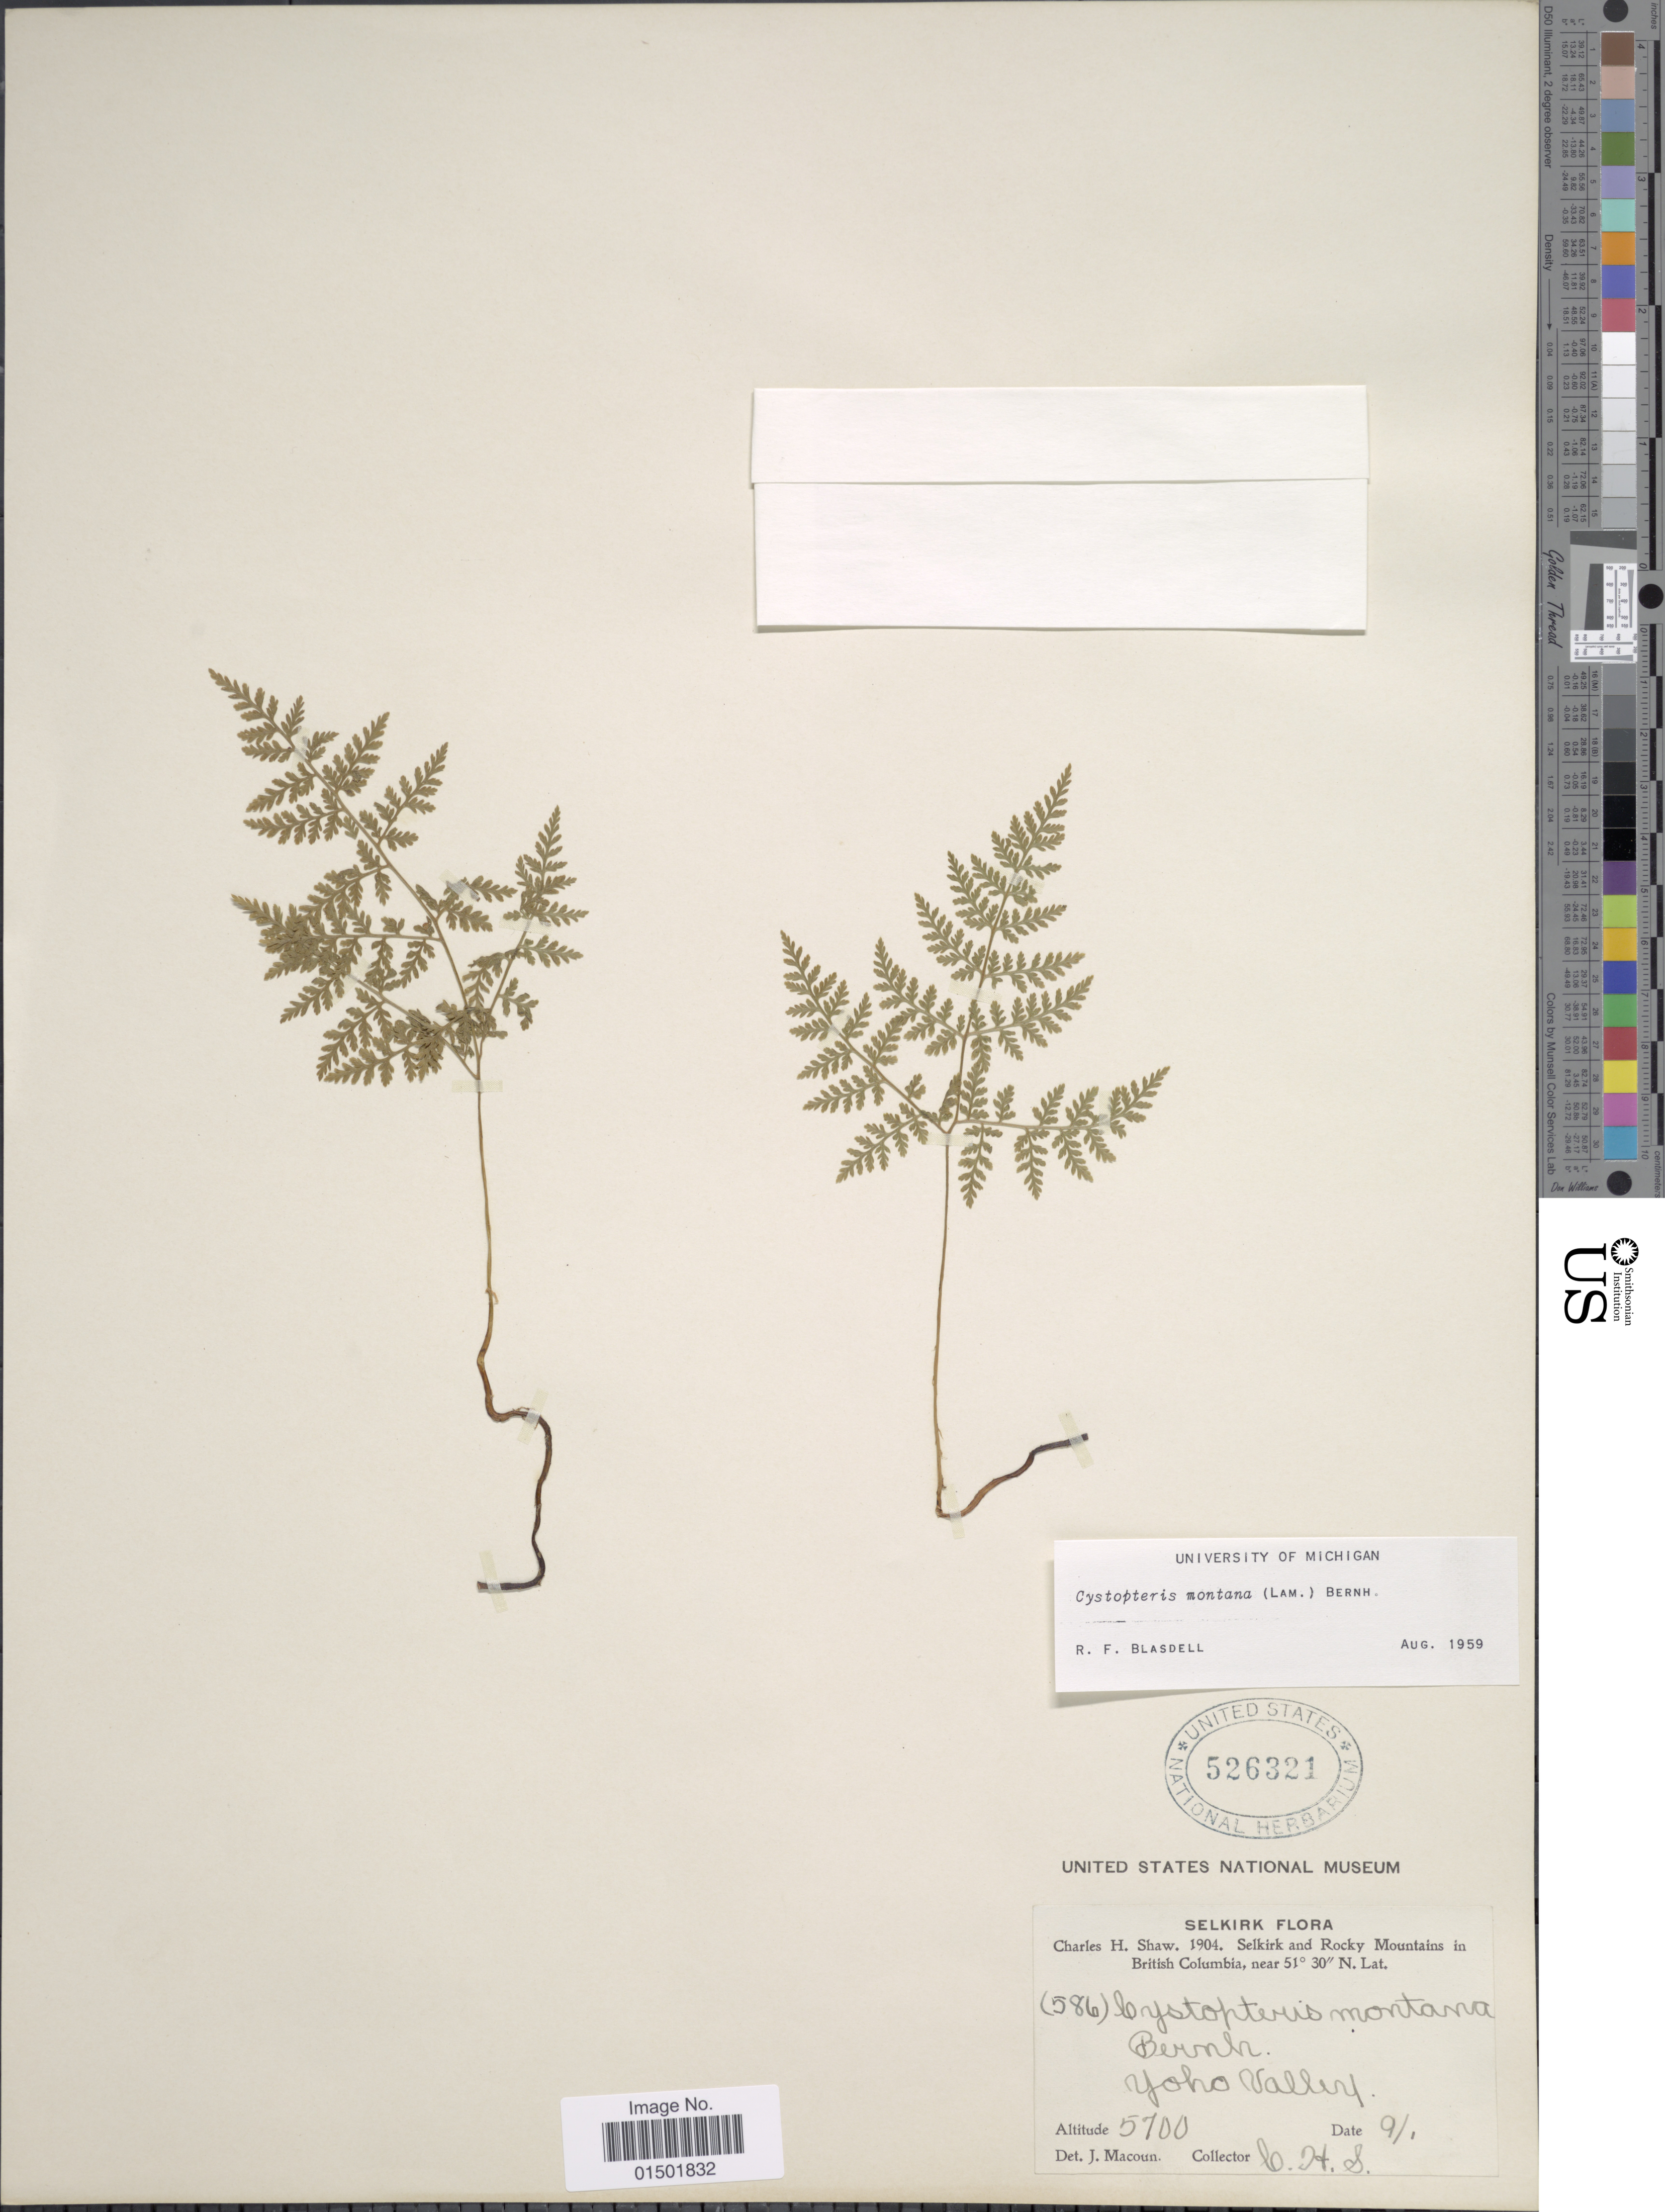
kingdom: Plantae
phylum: Tracheophyta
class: Polypodiopsida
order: Polypodiales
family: Cystopteridaceae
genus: Cystopteris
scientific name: Cystopteris montana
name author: (Lam.) Desv.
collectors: C. H. Shaw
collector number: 586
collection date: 1904-01-09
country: Canada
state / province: British Columbia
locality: Selkirk and Rocky Mountains. Yoho Valley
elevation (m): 1737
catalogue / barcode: US 526321